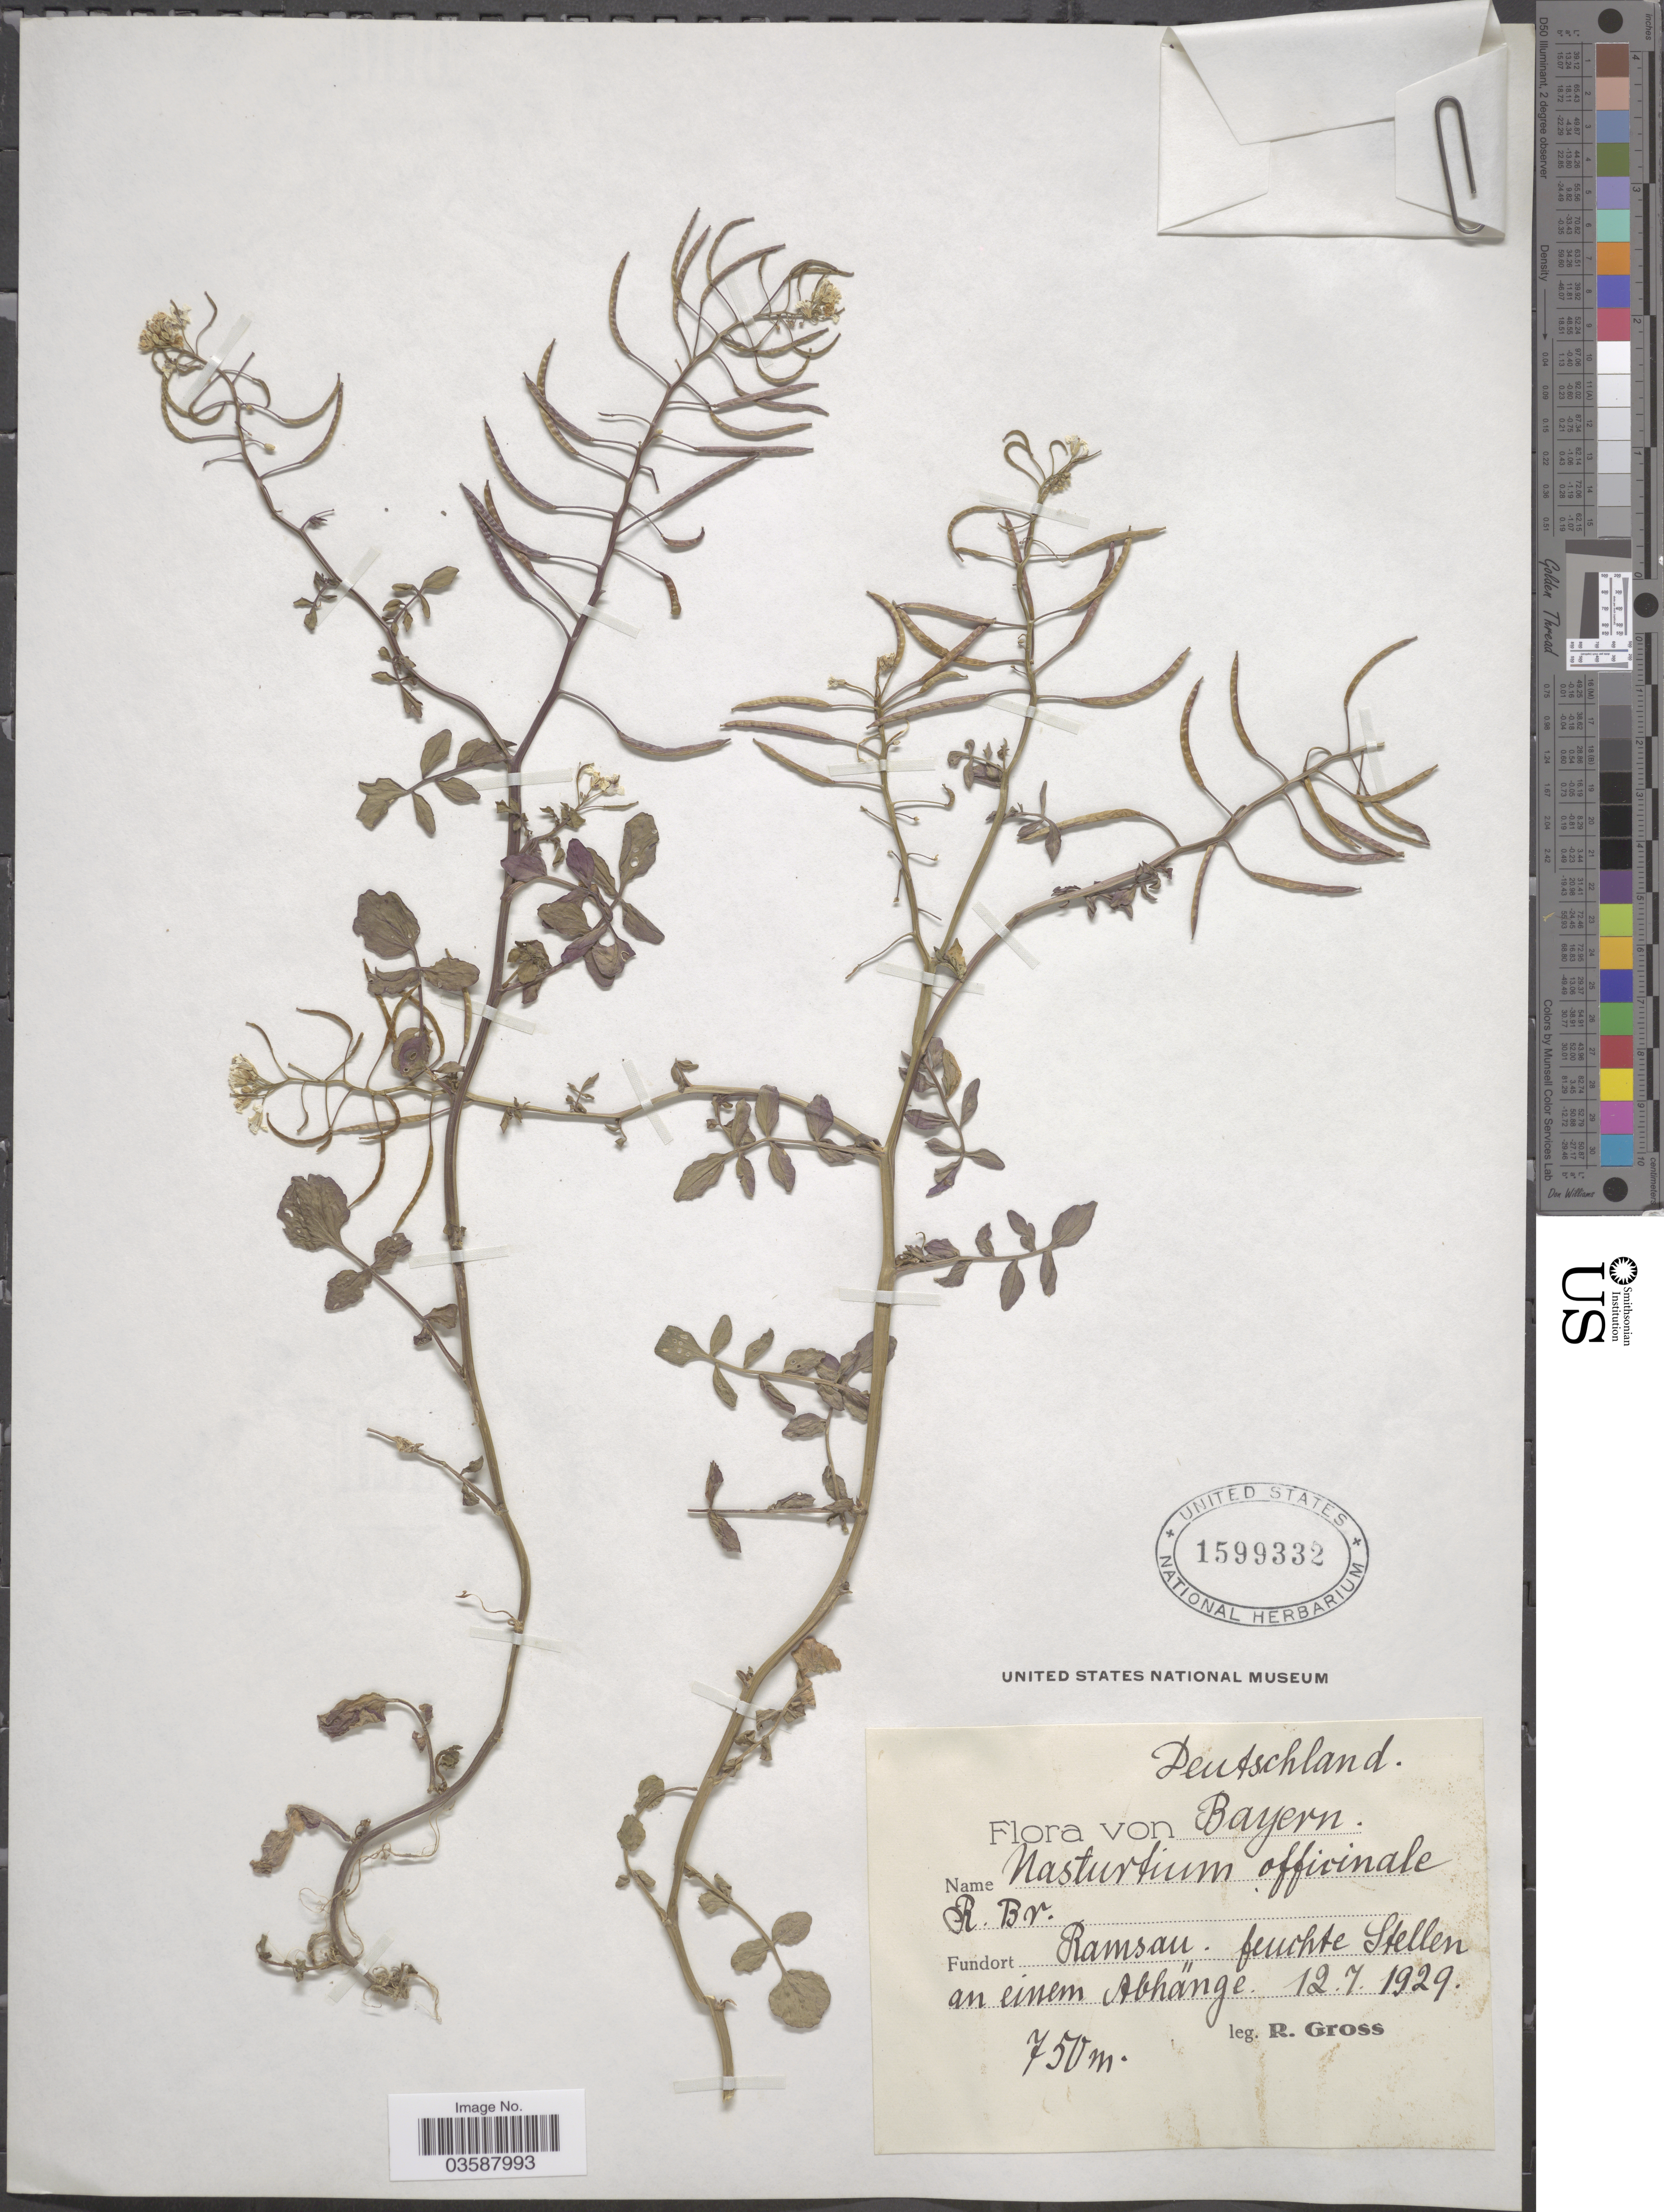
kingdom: Plantae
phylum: Tracheophyta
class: Magnoliopsida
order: Brassicales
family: Brassicaceae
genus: Nasturtium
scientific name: Nasturtium officinale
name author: R. Br.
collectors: R. Gross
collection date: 1929-07-12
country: Germany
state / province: Bayern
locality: Bayern. Ramsau.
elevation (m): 750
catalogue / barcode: US 1599332